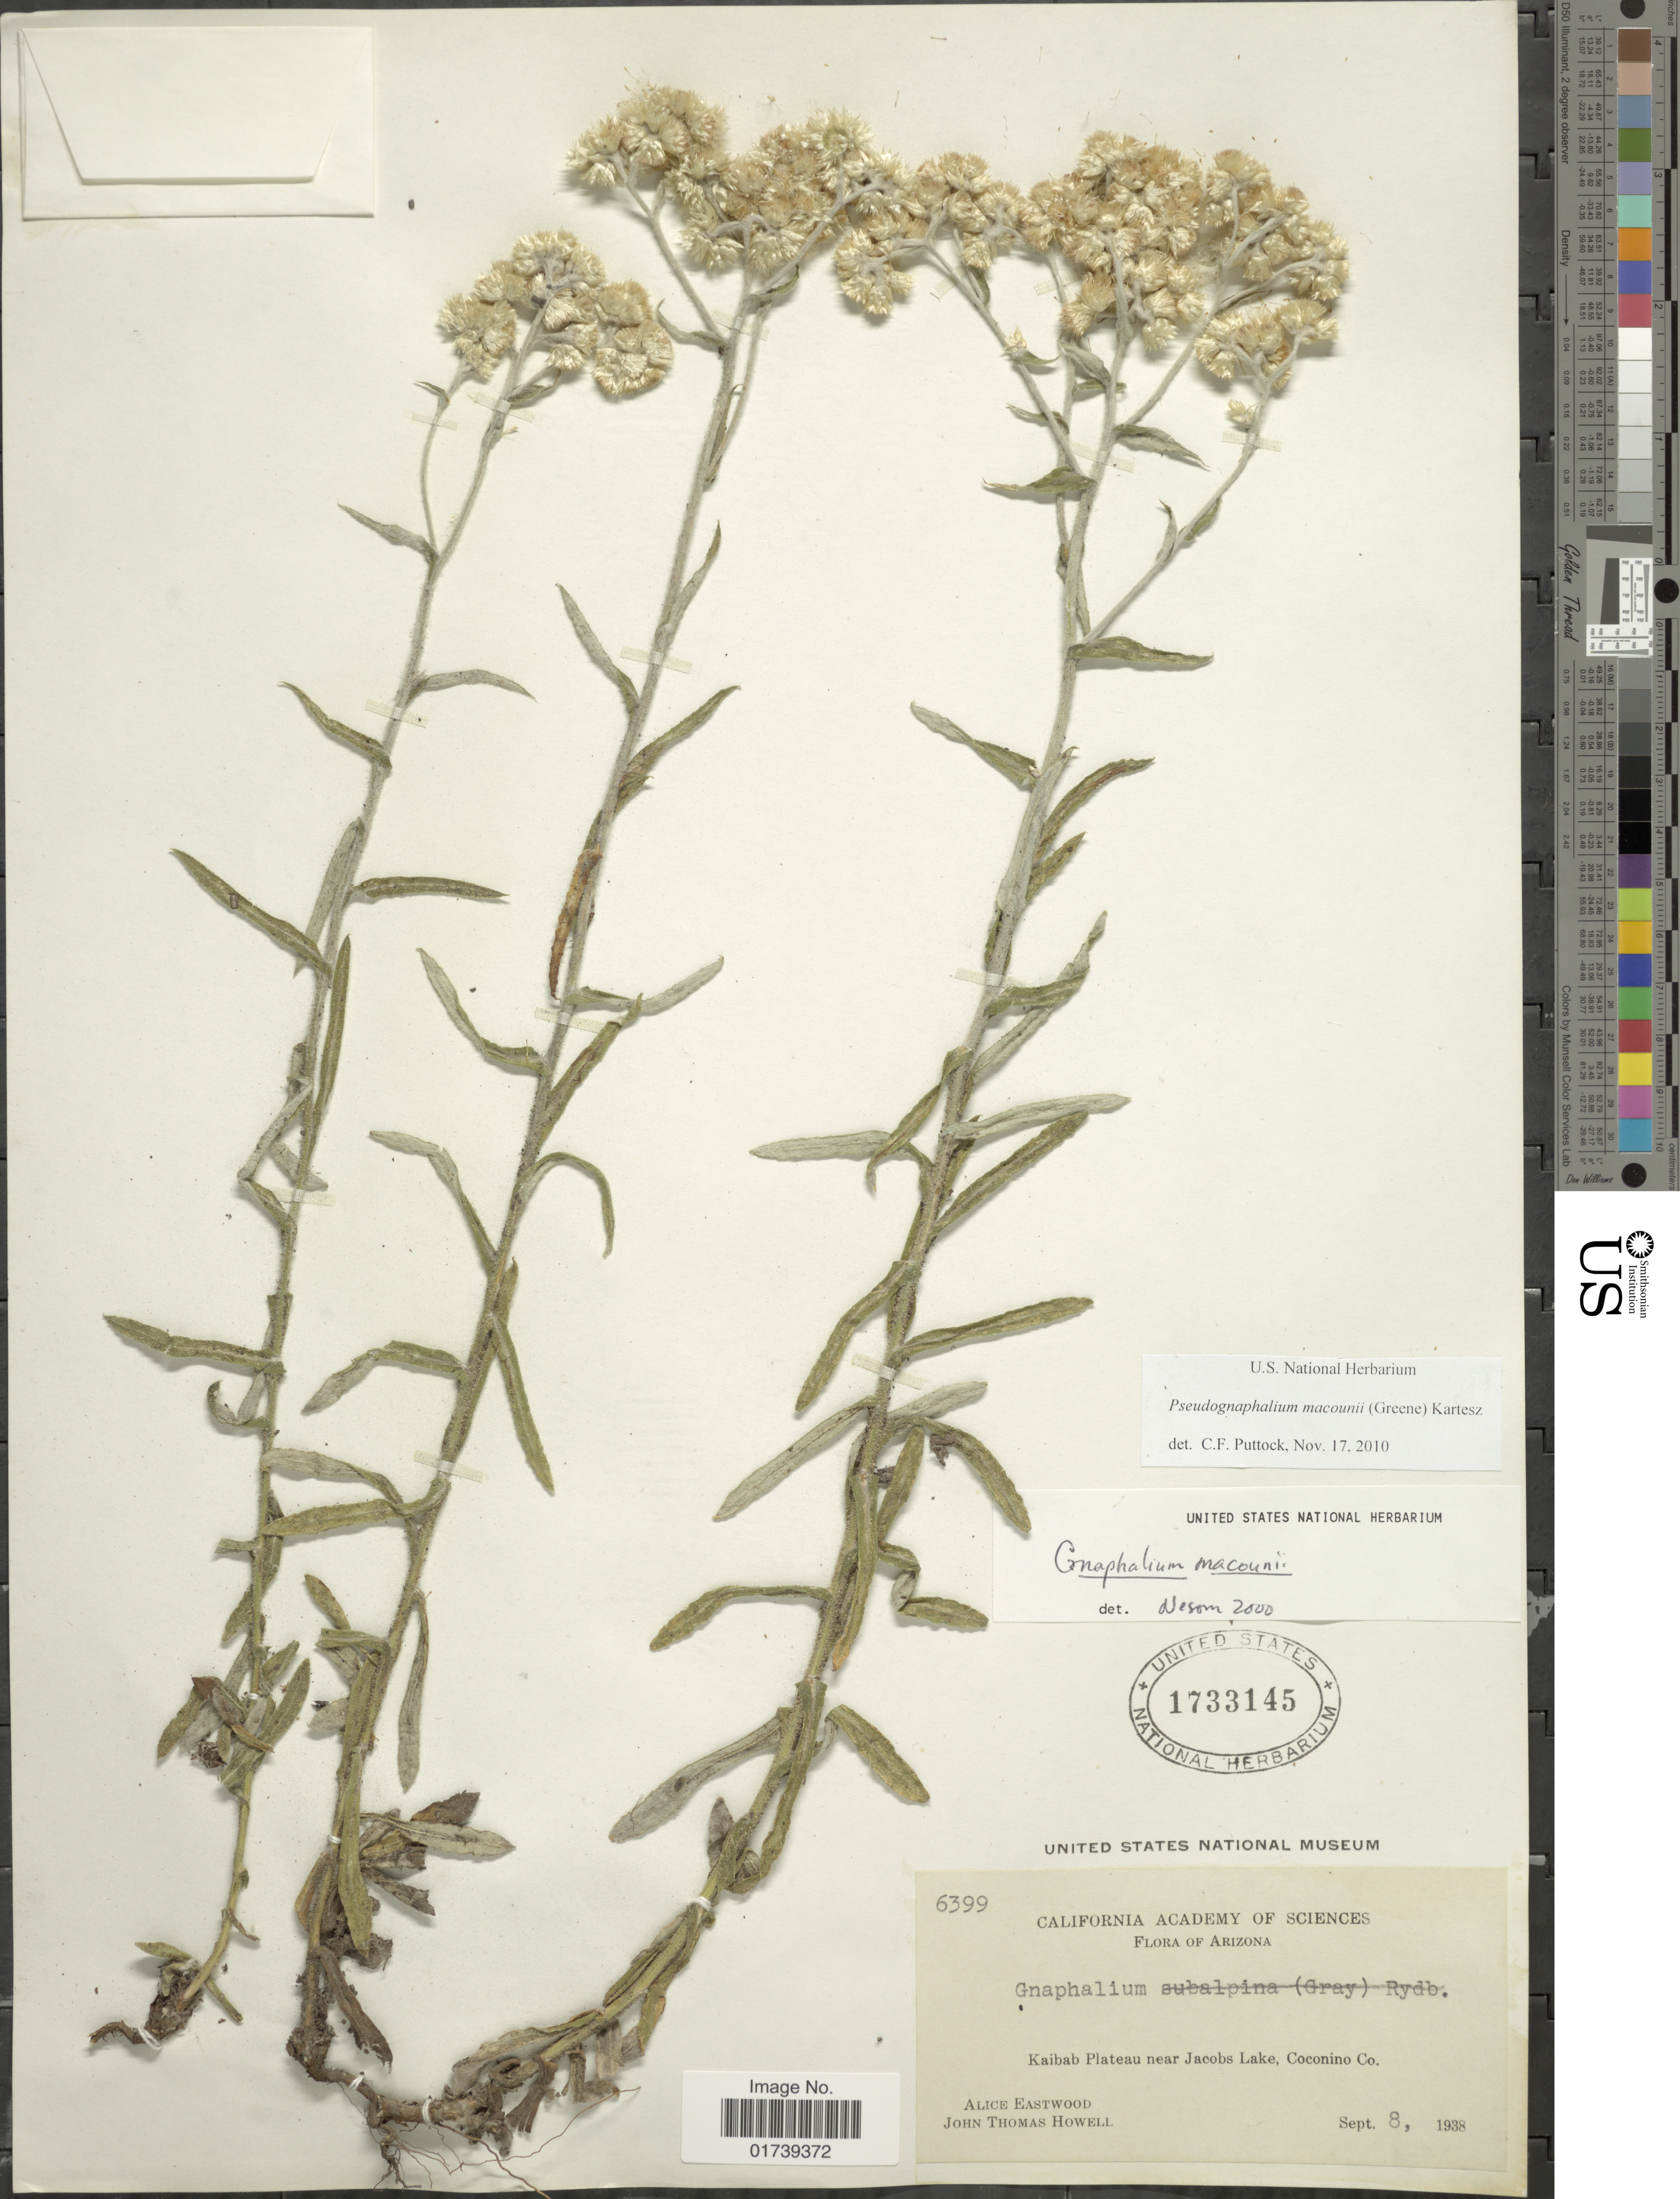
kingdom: Plantae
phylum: Tracheophyta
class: Magnoliopsida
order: Asterales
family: Asteraceae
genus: Pseudognaphalium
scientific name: Pseudognaphalium macounii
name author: (Greene) Kartesz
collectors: A. Eastwood & J. T. Howell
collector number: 6399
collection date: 1938-09-08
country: United States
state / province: Arizona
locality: Kaibab Plateau near Jacobs Lake, Coconino Co.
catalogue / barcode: US 1733145